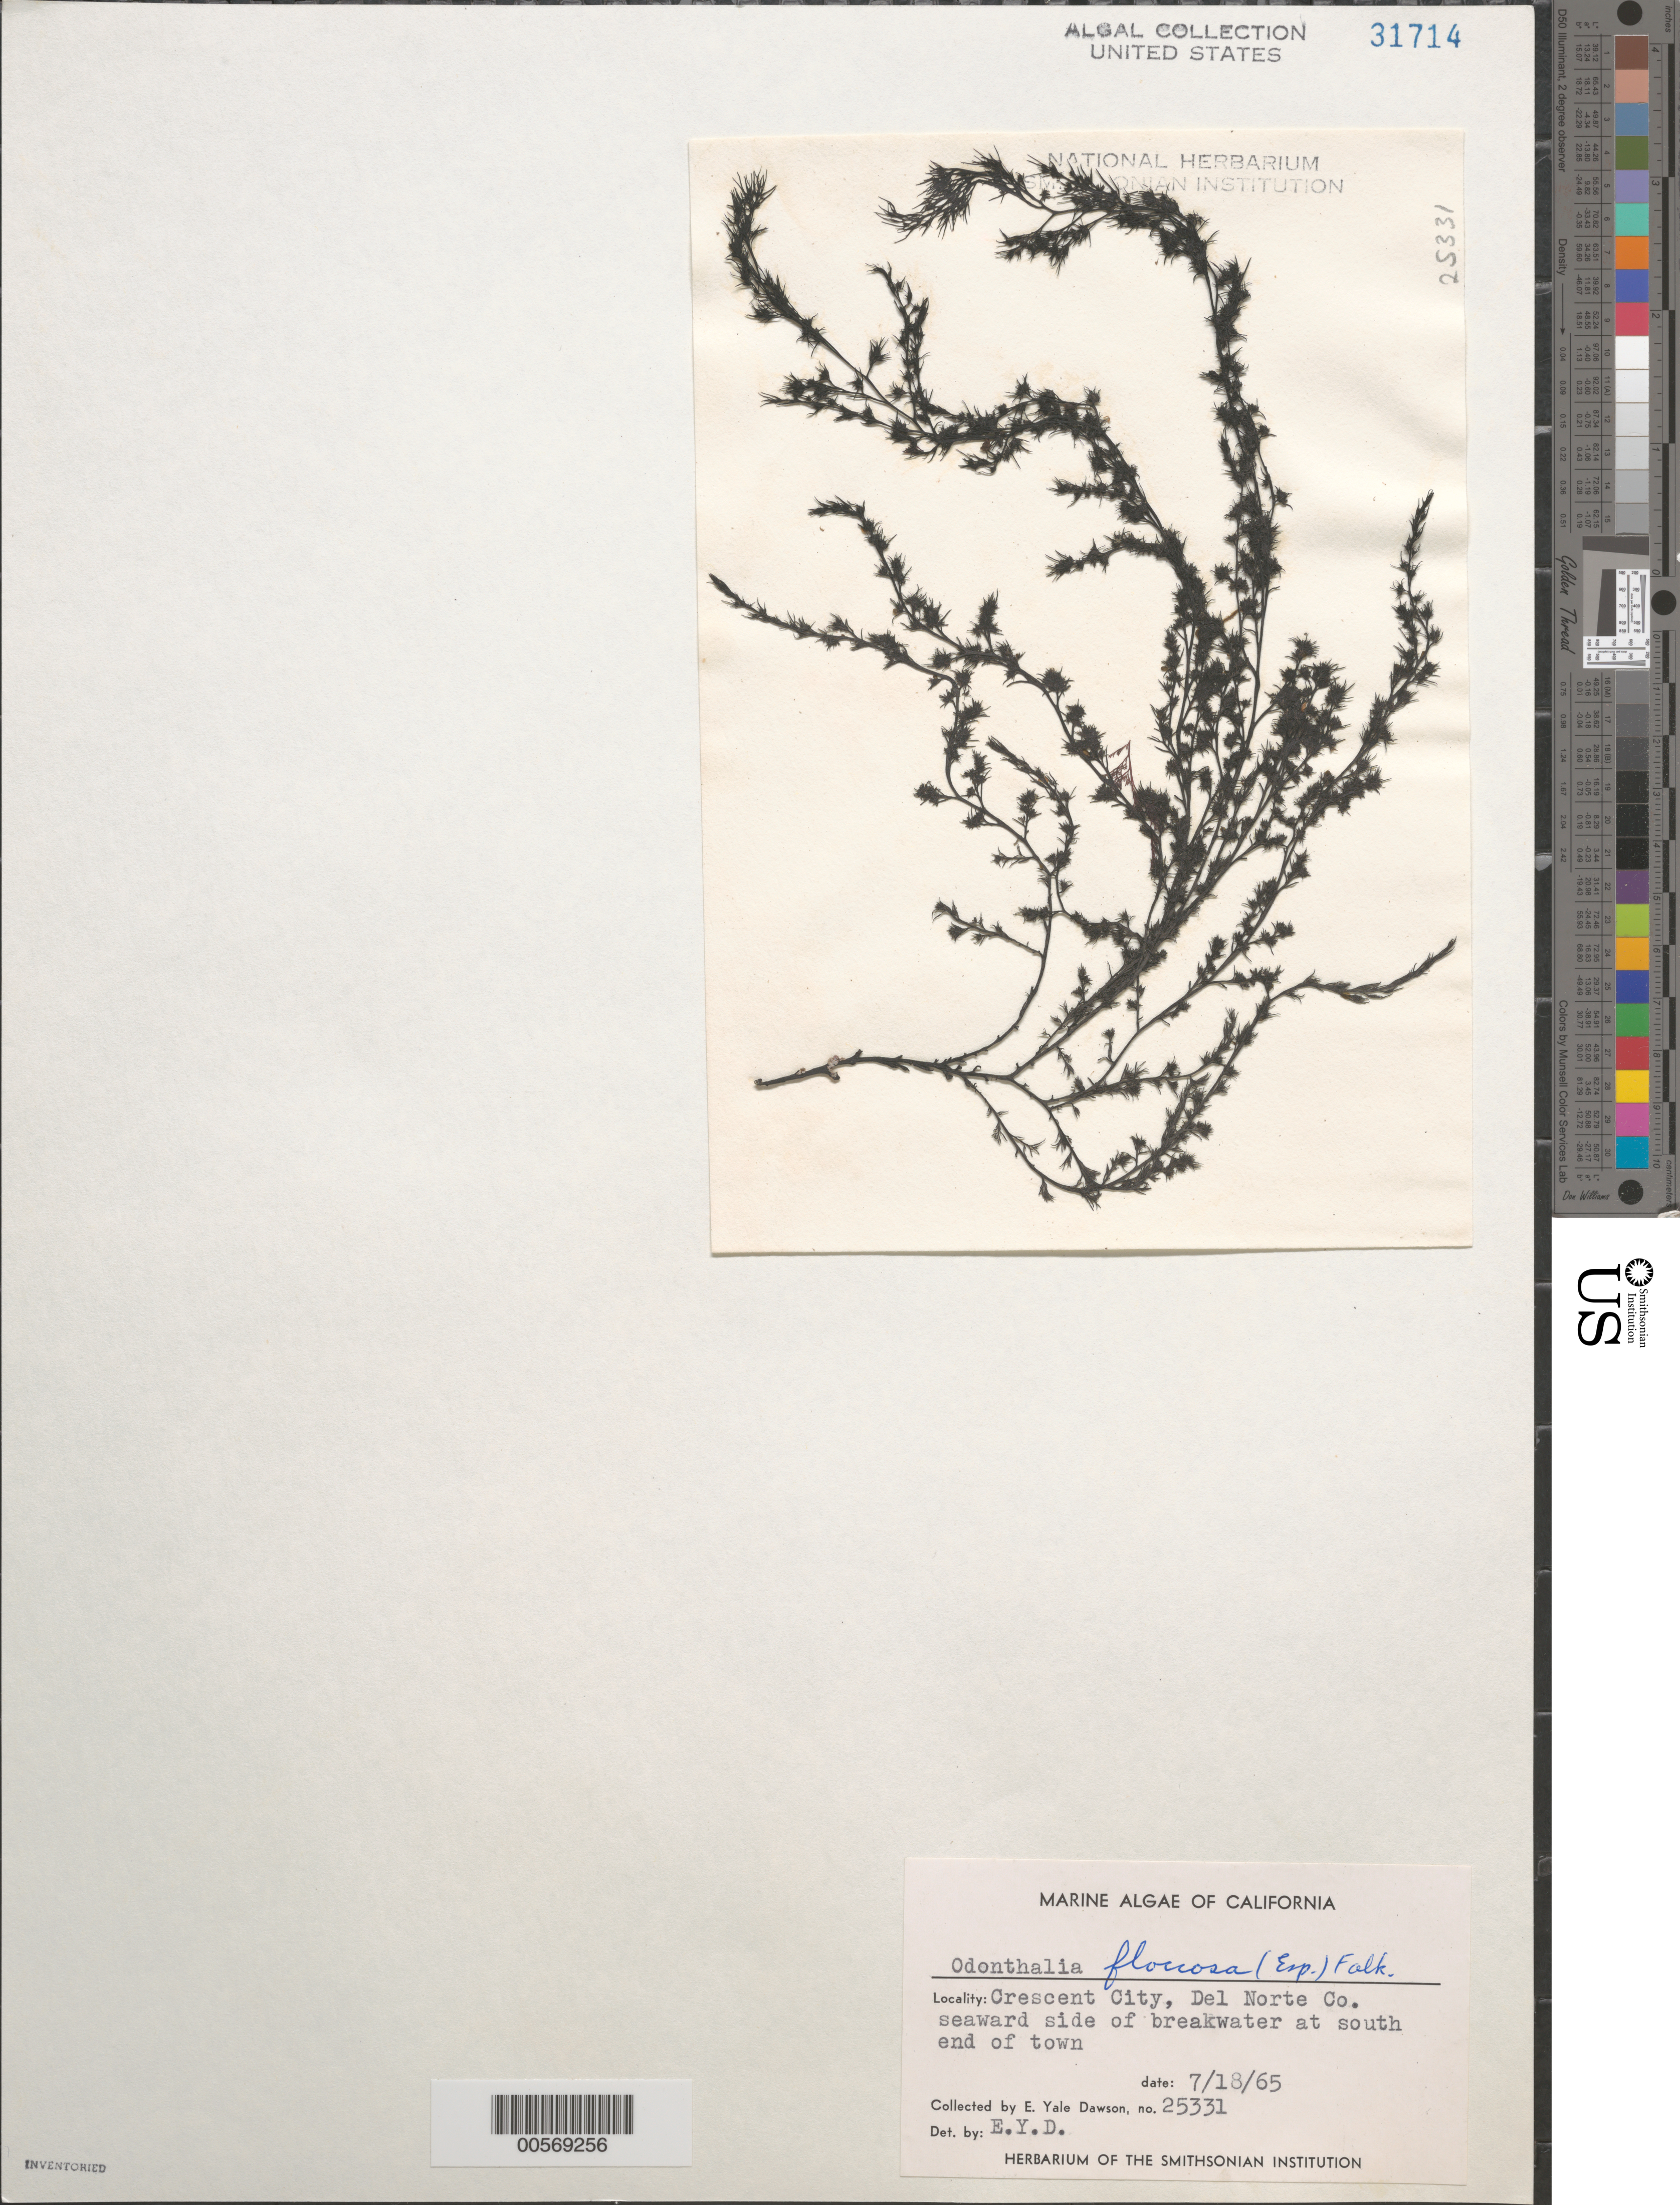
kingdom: Plantae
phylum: Rhodophyta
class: Florideophyceae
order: Ceramiales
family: Rhodomelaceae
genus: Odonthalia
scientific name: Odonthalia floccosa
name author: (Esper) Falkenb.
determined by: Dawson, E. Y.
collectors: E. Y. Dawson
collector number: EYD 25331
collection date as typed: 18 Jul 1965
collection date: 1965-07-18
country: United States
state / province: California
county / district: Del Norte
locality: Crescent City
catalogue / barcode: US 31714